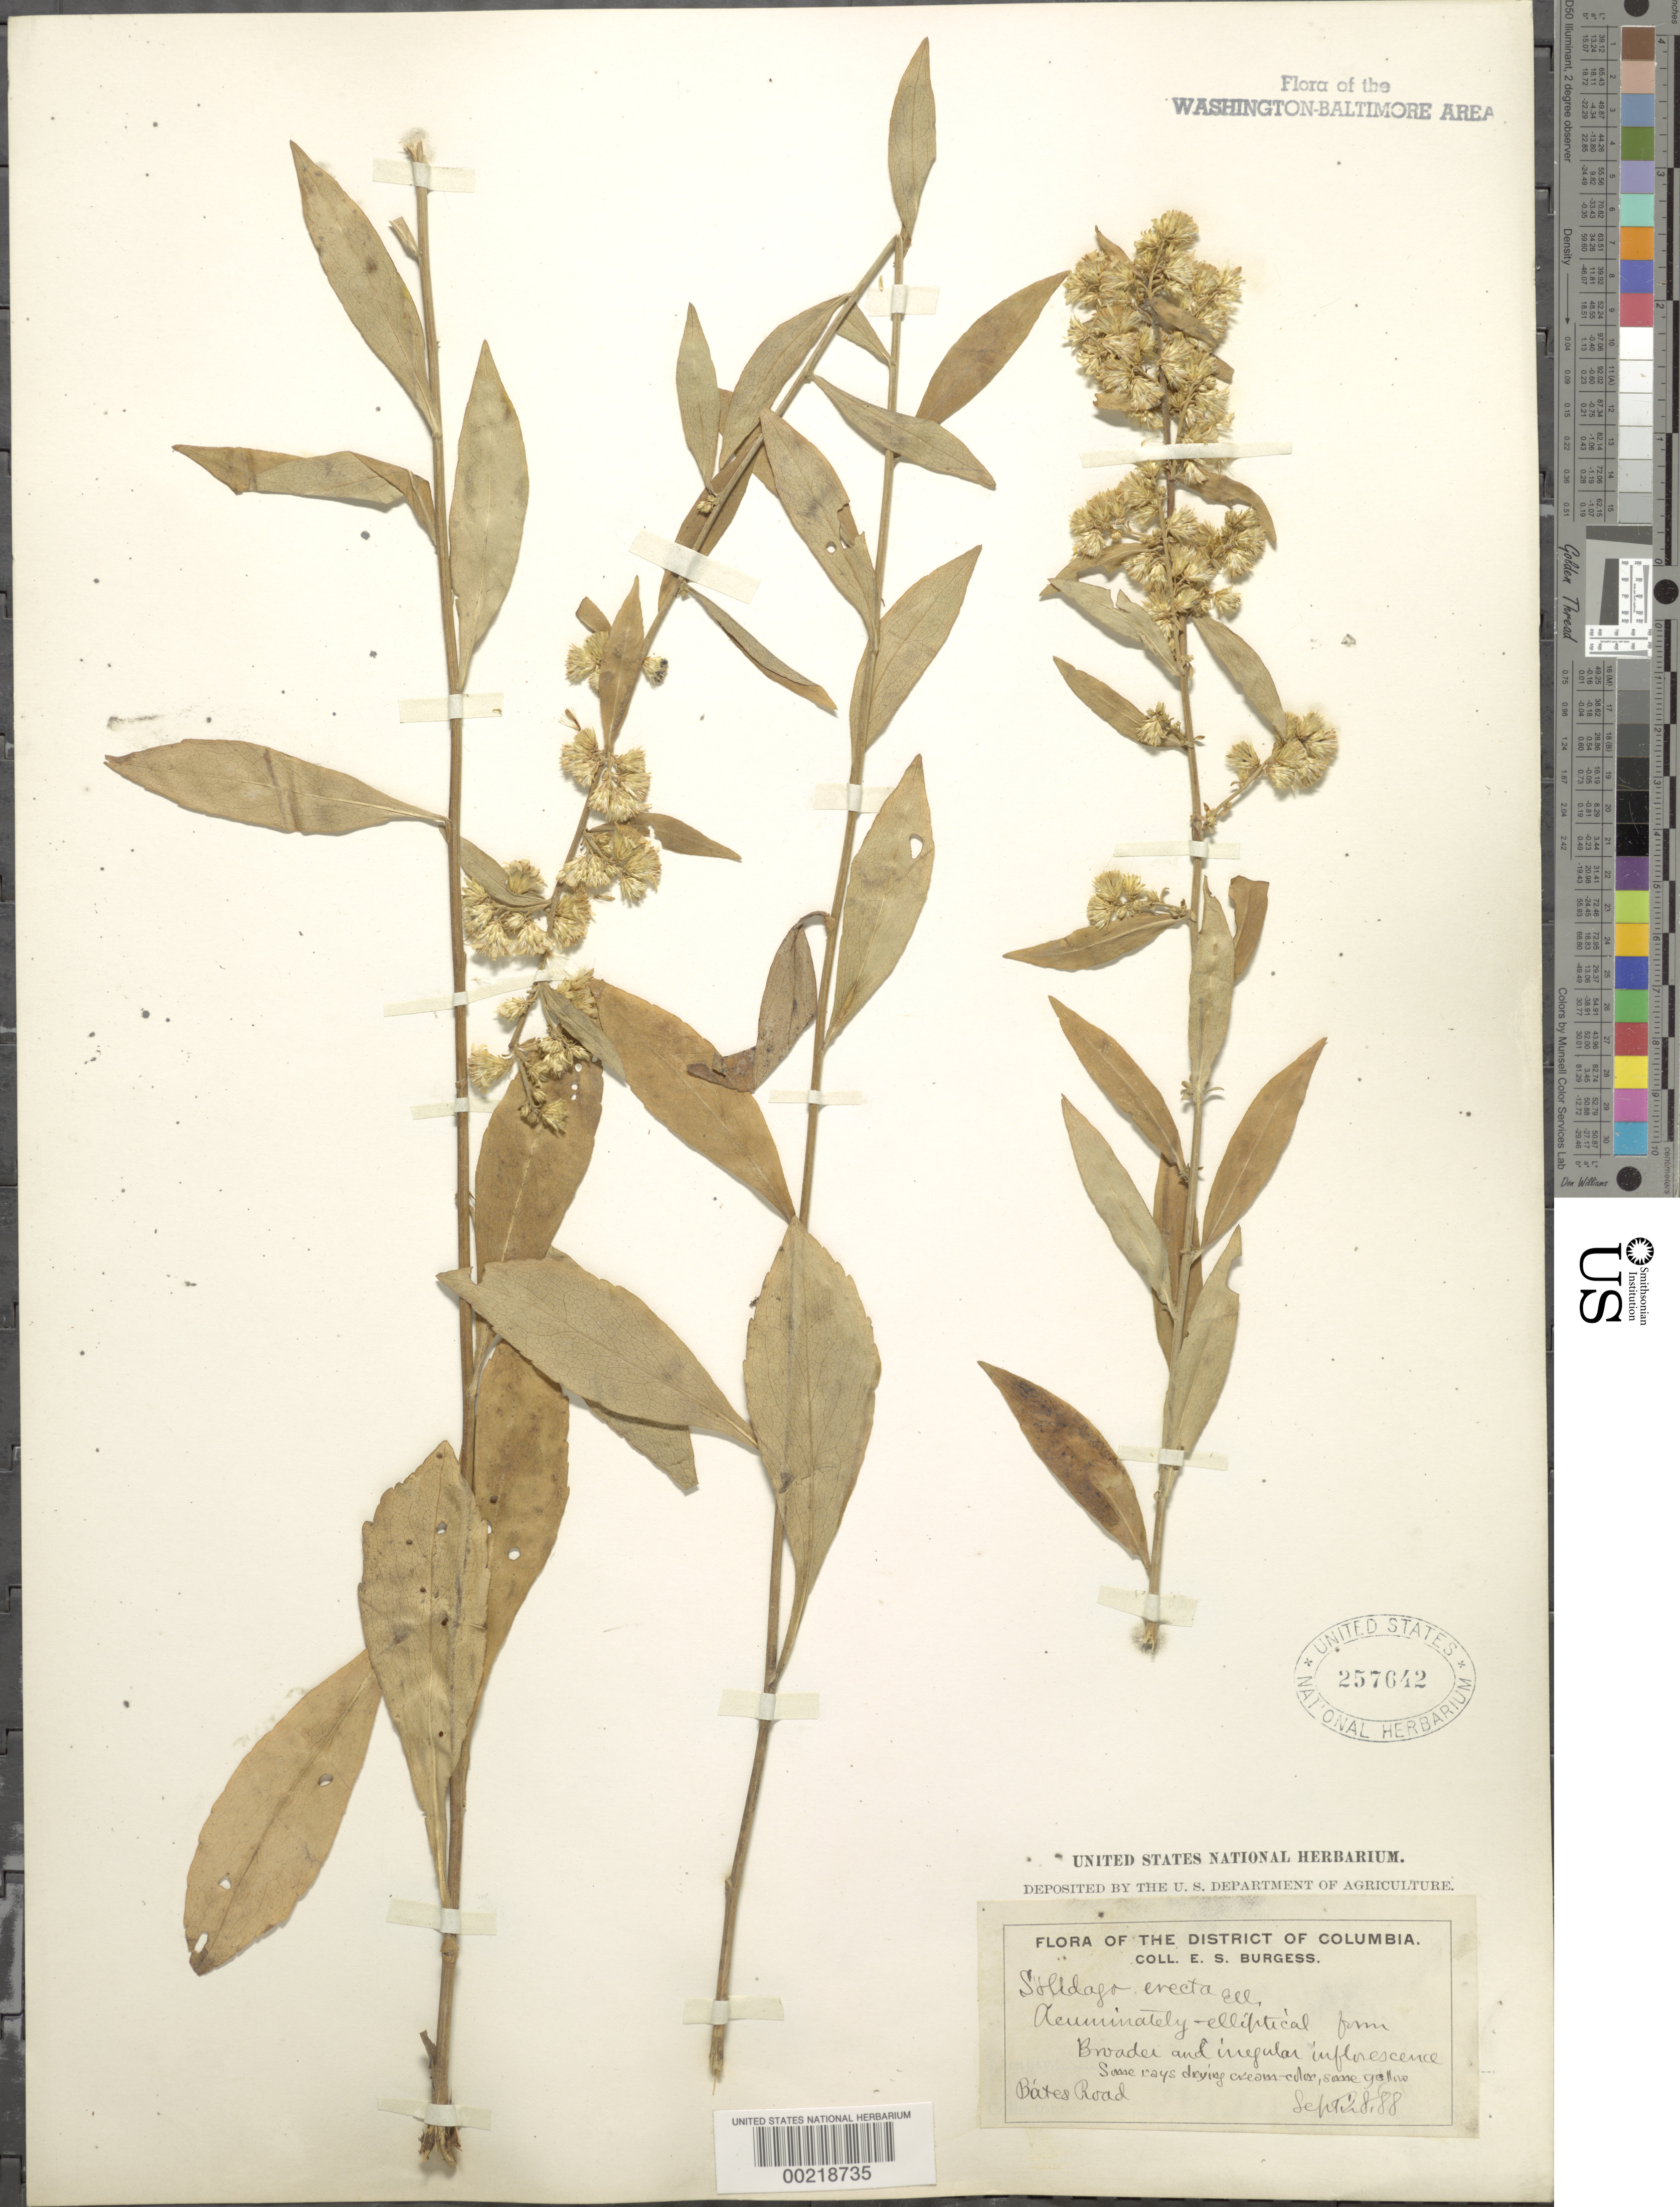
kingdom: Plantae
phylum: Tracheophyta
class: Magnoliopsida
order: Asterales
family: Asteraceae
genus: Solidago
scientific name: Solidago erecta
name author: Pursh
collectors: E. Burgess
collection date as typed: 28 Sep 1888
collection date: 1888-09-28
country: United States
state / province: District of Columbia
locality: Bates Road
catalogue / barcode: US 257642